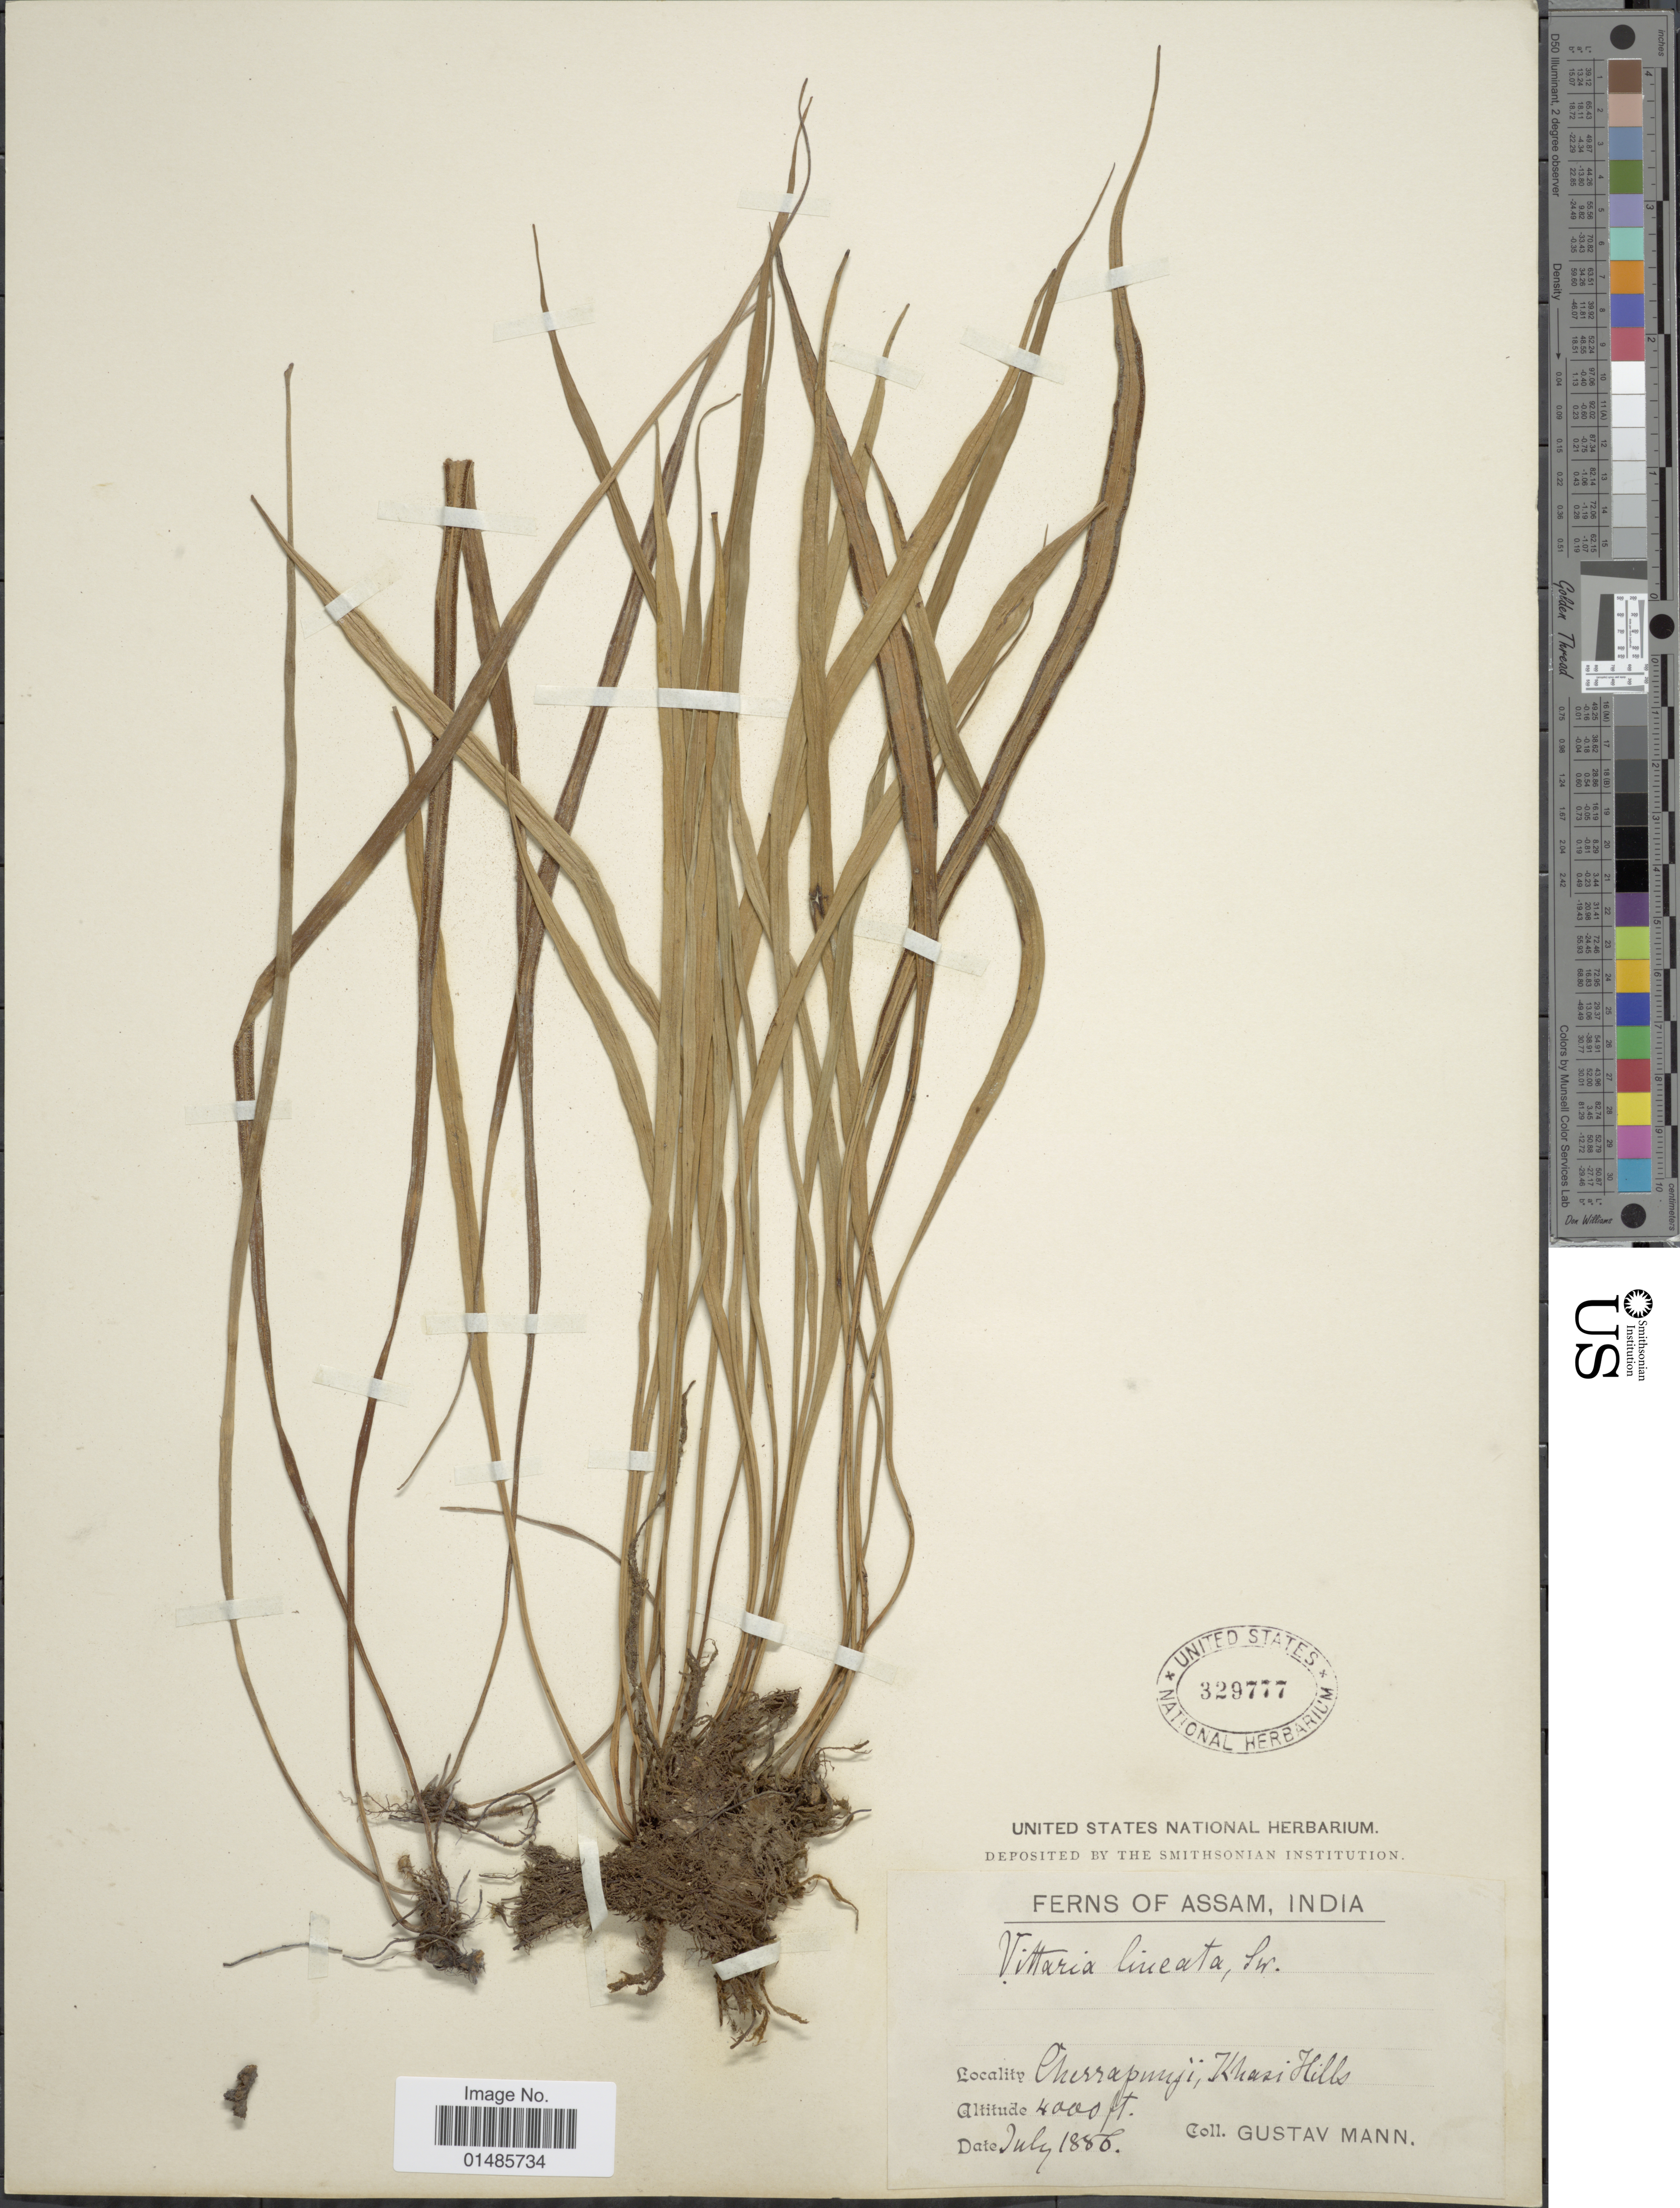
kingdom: Plantae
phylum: Tracheophyta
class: Polypodiopsida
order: Polypodiales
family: Pteridaceae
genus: Haplopteris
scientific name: Haplopteris flexuosa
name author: (Fée) E.H. Crane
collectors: G. Mann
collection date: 1886-07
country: India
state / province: Meghalaya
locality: Cherrapunji, Khasi Hills.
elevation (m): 1219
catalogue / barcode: US 329777